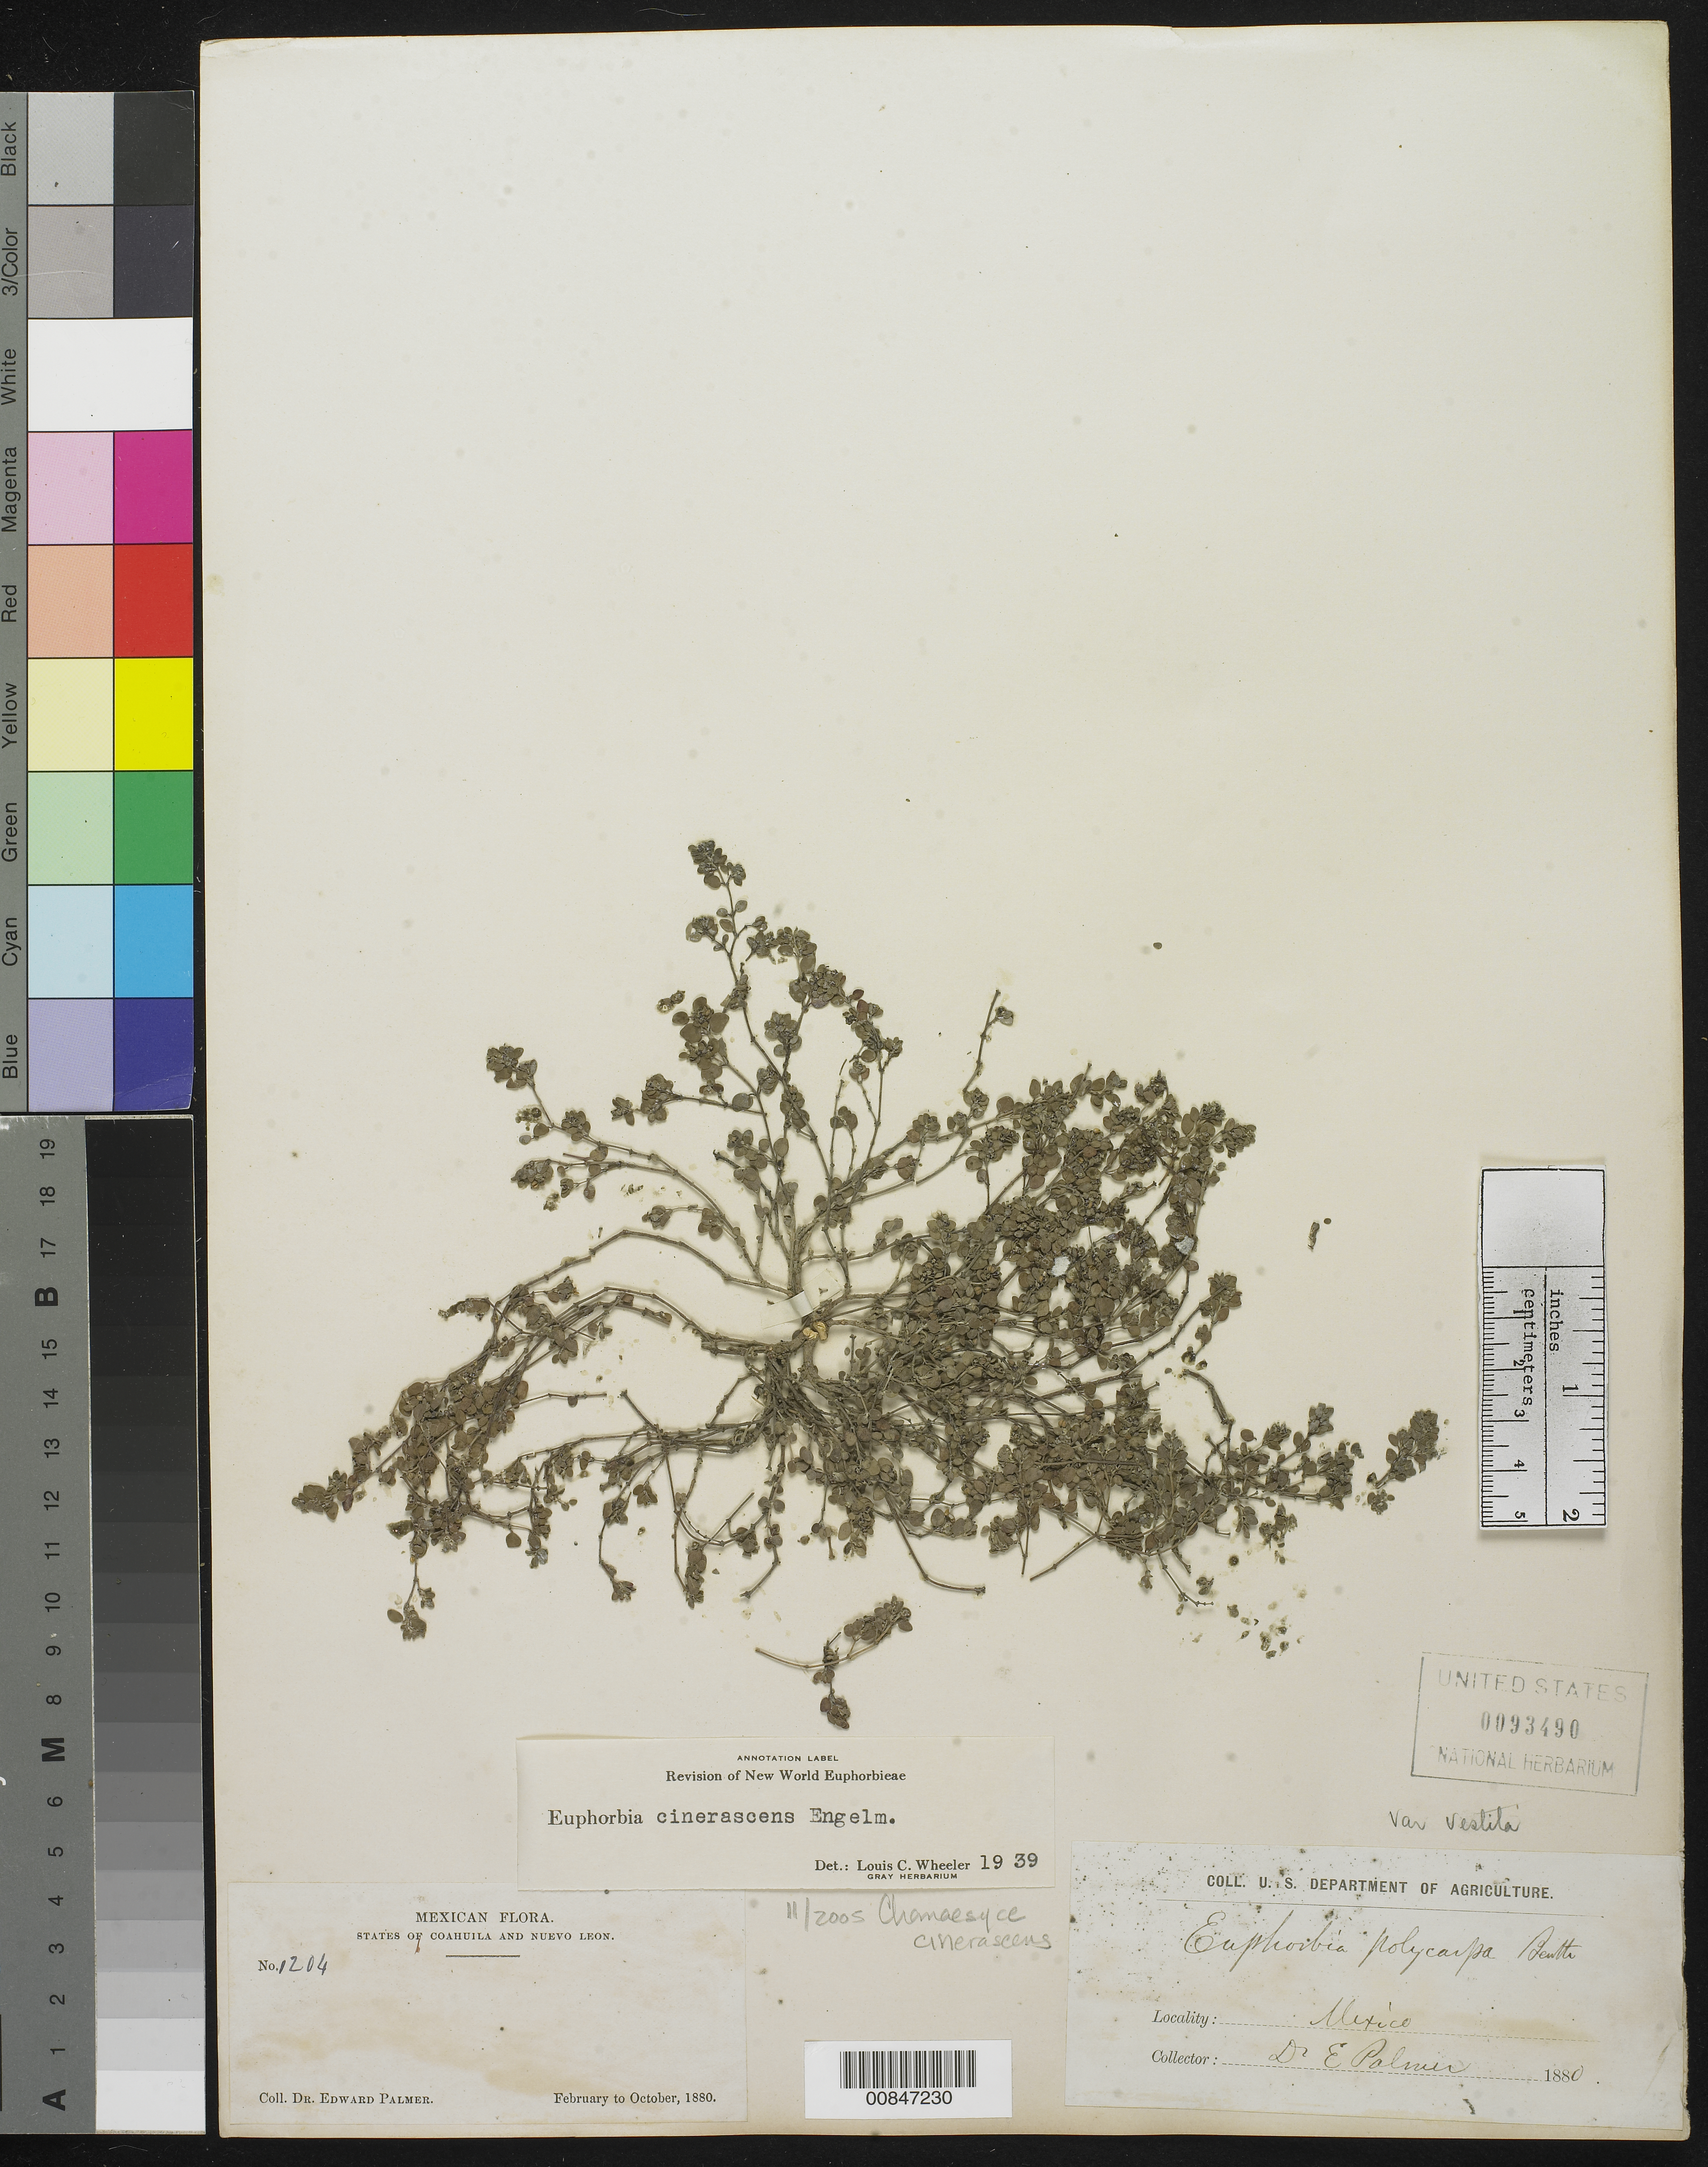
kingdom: Plantae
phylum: Tracheophyta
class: Magnoliopsida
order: Malpighiales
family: Euphorbiaceae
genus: Euphorbia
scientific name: Euphorbia cinerascens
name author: Engelm. in Emory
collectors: E. Palmer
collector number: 1204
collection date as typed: Feb 1880 to -- Oct 1880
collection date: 1880-02/1880-10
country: Mexico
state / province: Coahuila / Nuevo León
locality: States of Coahuila and Nuevo León.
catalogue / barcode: US 93490